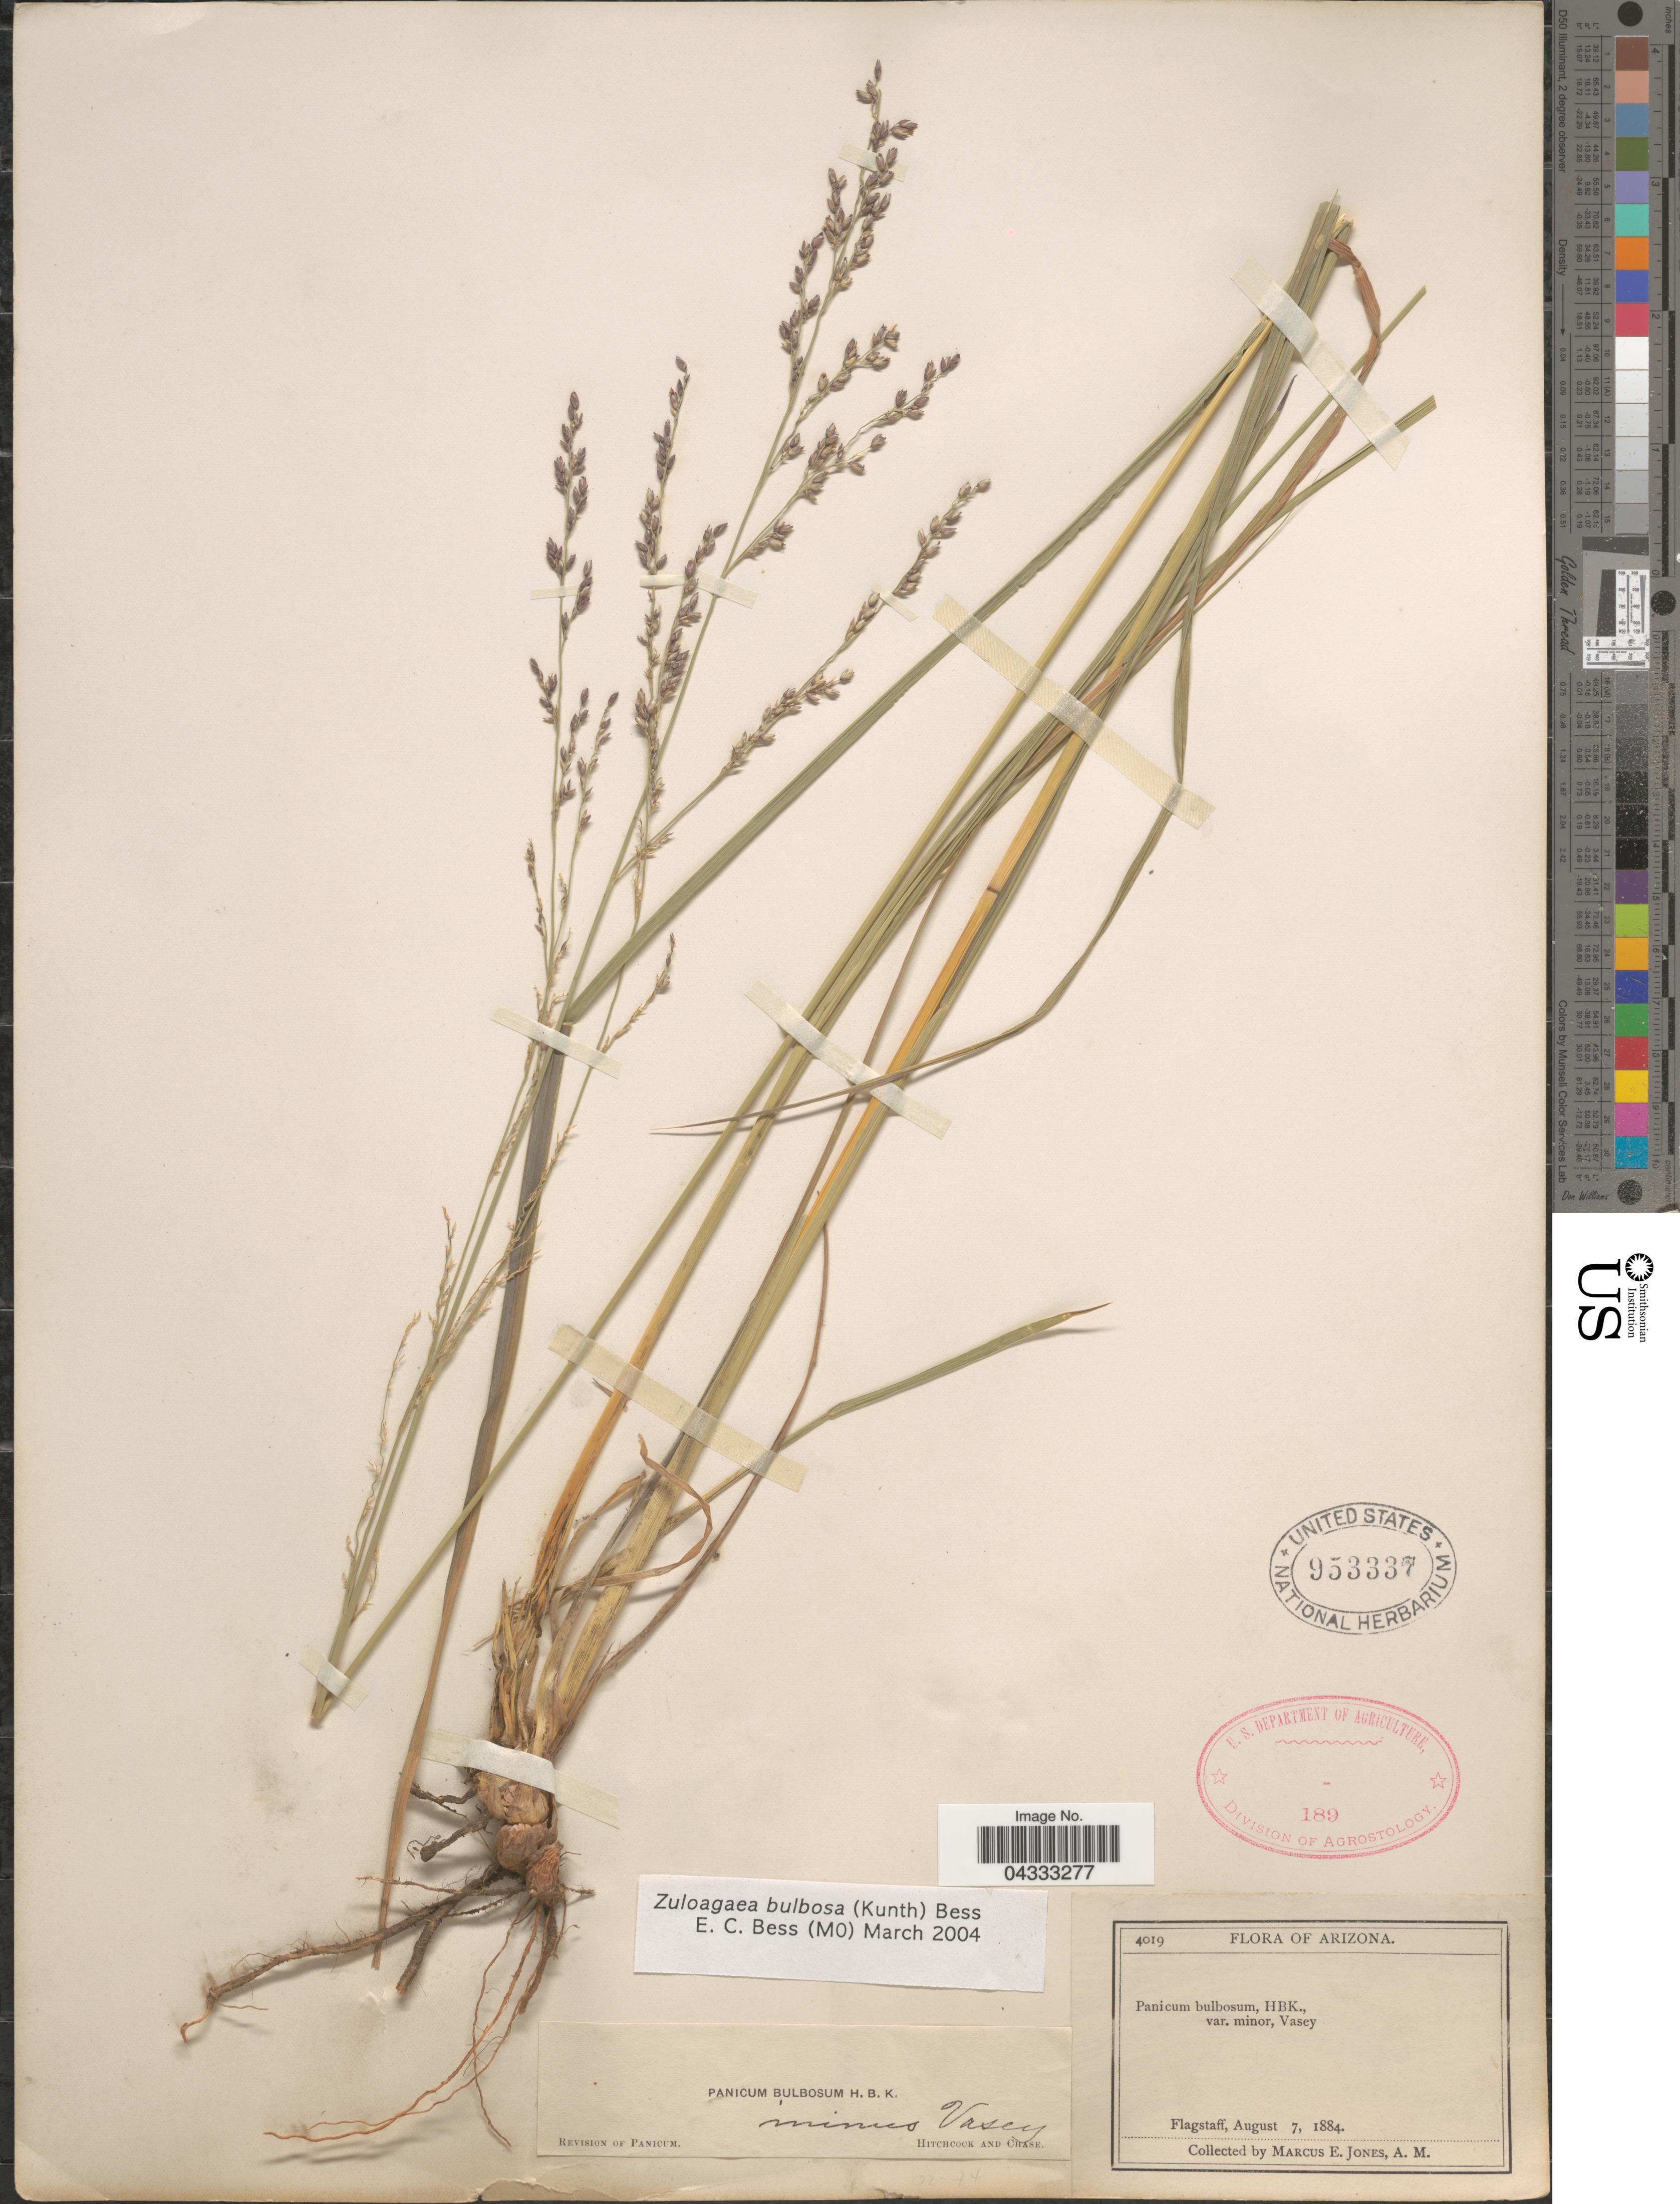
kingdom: Plantae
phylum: Tracheophyta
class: Liliopsida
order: Poales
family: Poaceae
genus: Zuloagaea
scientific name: Zuloagaea bulbosa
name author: (Kunth) E. Bess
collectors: M. E. Jones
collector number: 4019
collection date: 1884-08-07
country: United States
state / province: Arizona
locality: Flagstaff.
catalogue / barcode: US 953337